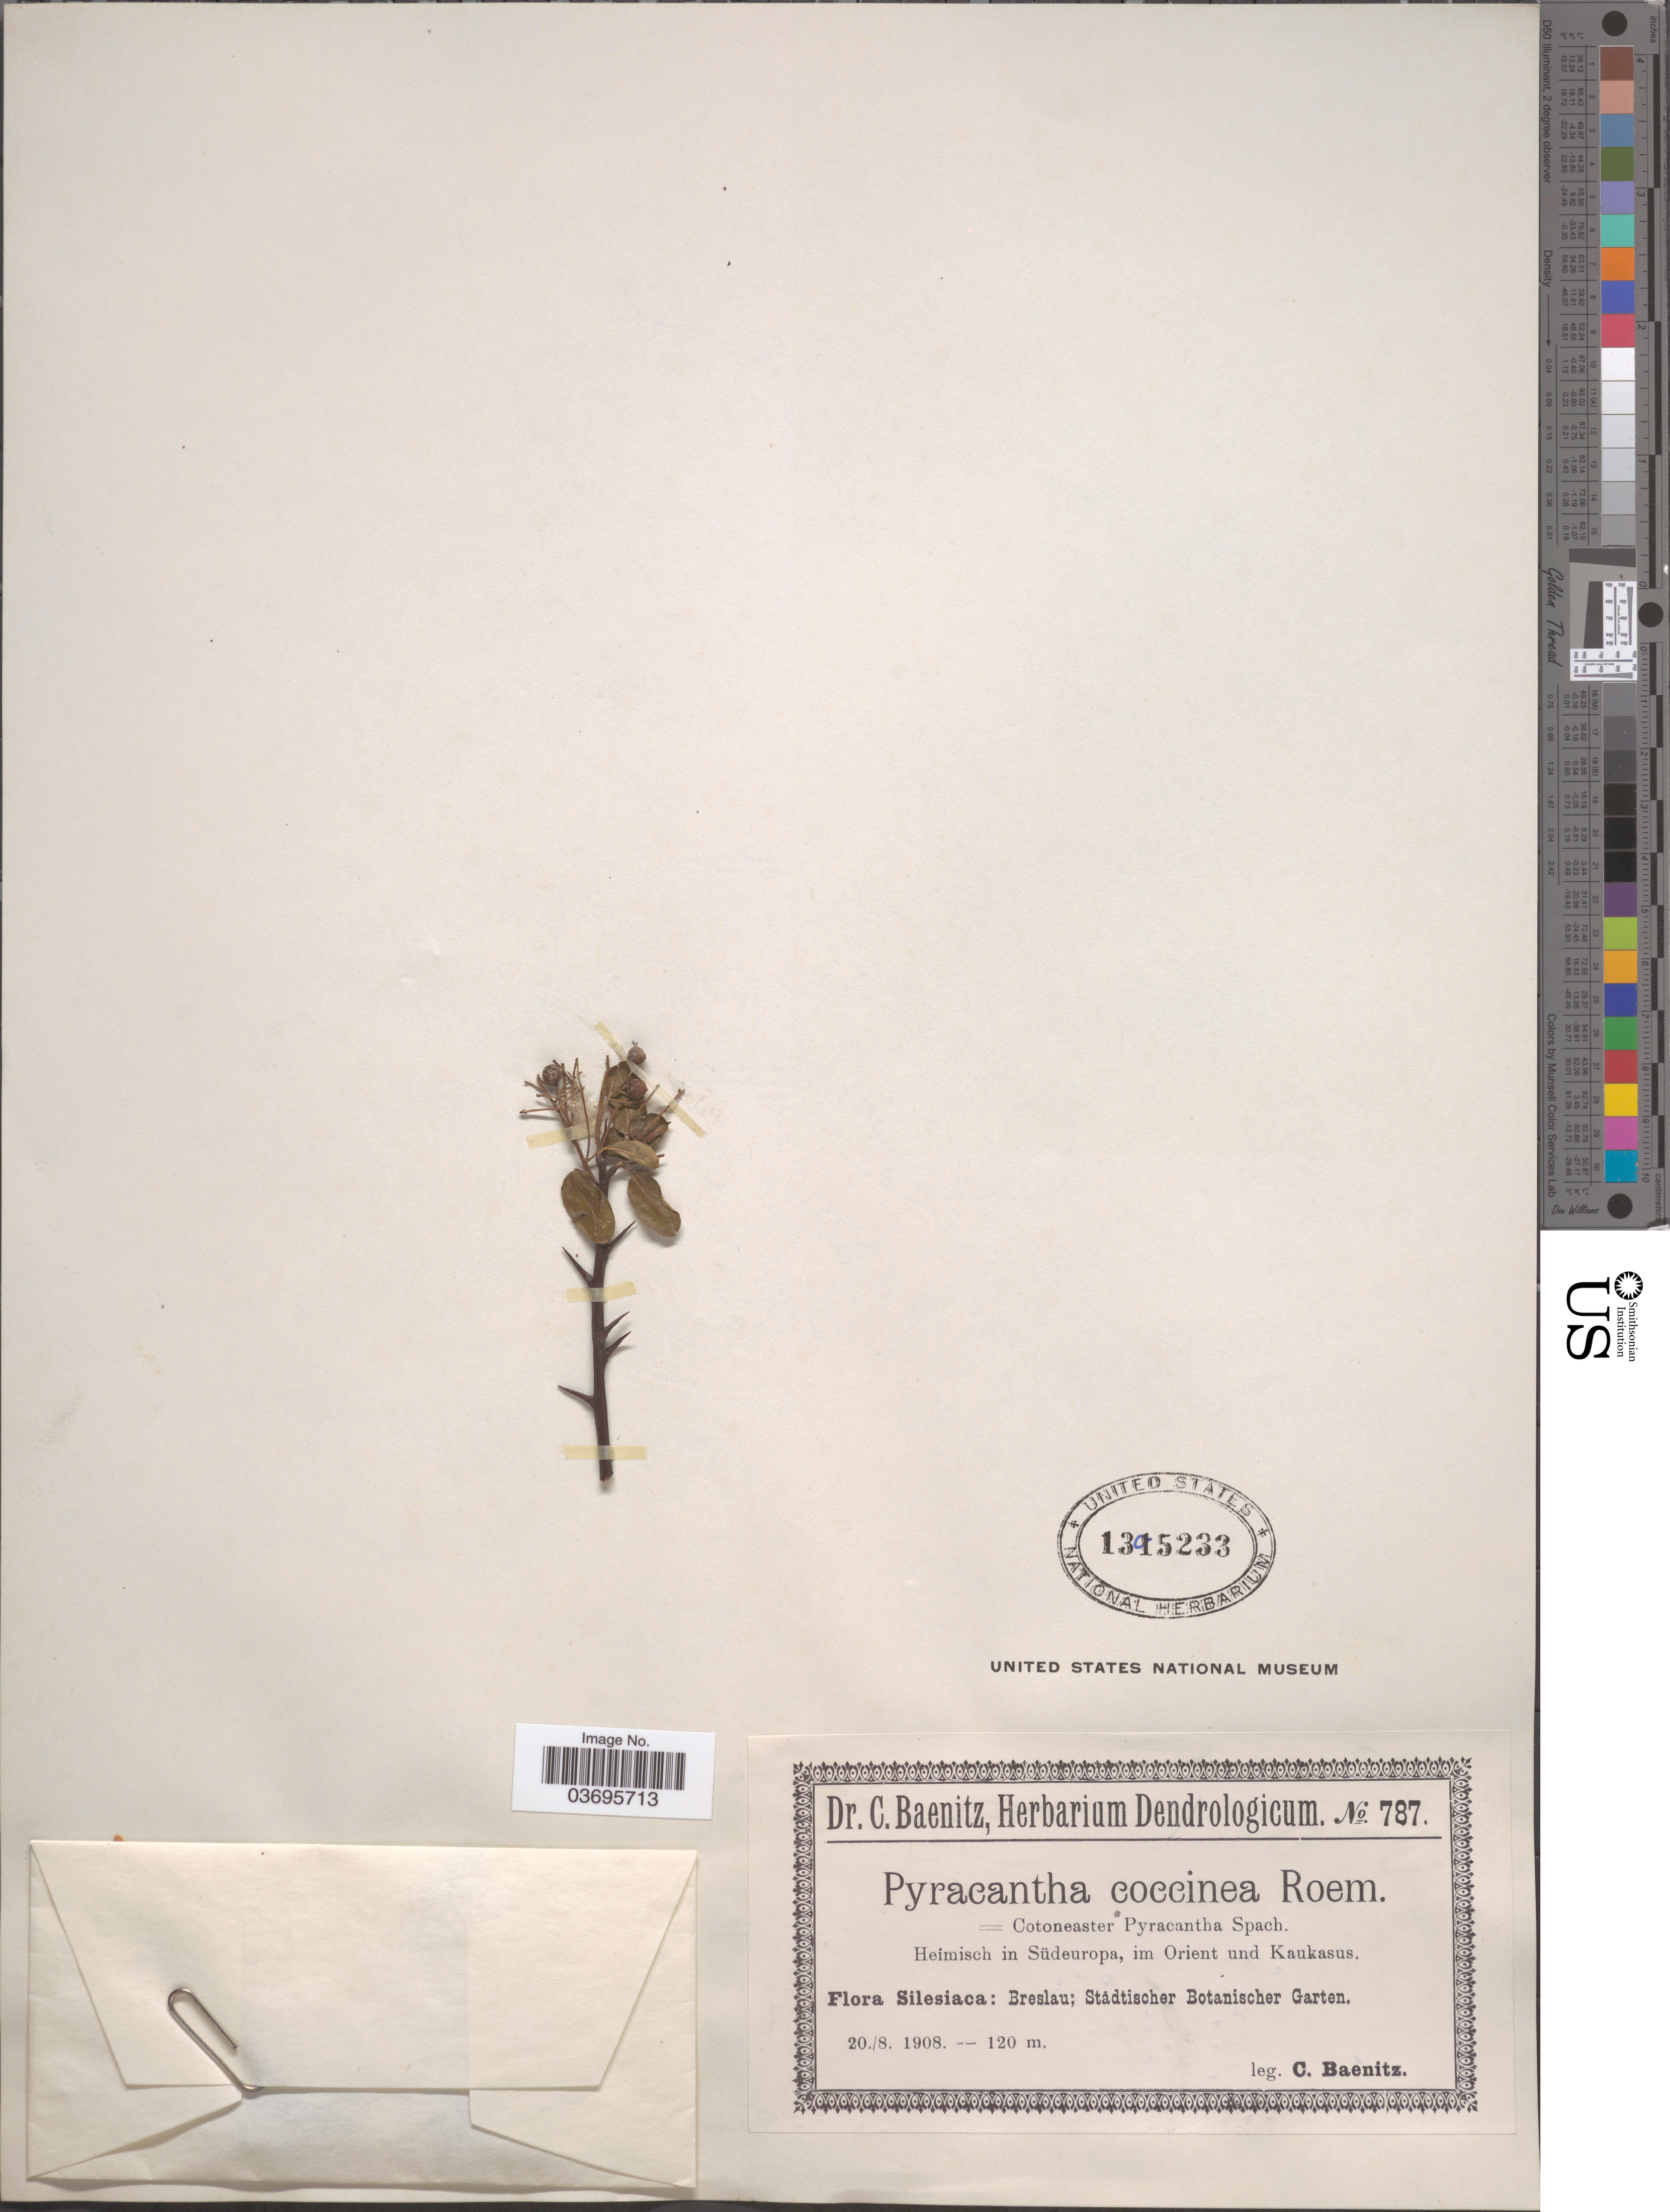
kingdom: Plantae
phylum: Tracheophyta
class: Magnoliopsida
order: Rosales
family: Rosaceae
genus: Pyracantha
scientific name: Pyracantha coccinea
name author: M. Roem.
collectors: C. G. Baenitz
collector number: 787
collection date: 1908-08-20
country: Poland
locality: Silesiaca: Breslau; Stādtischer Botanischer Garten.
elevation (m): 120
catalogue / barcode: US 1395233